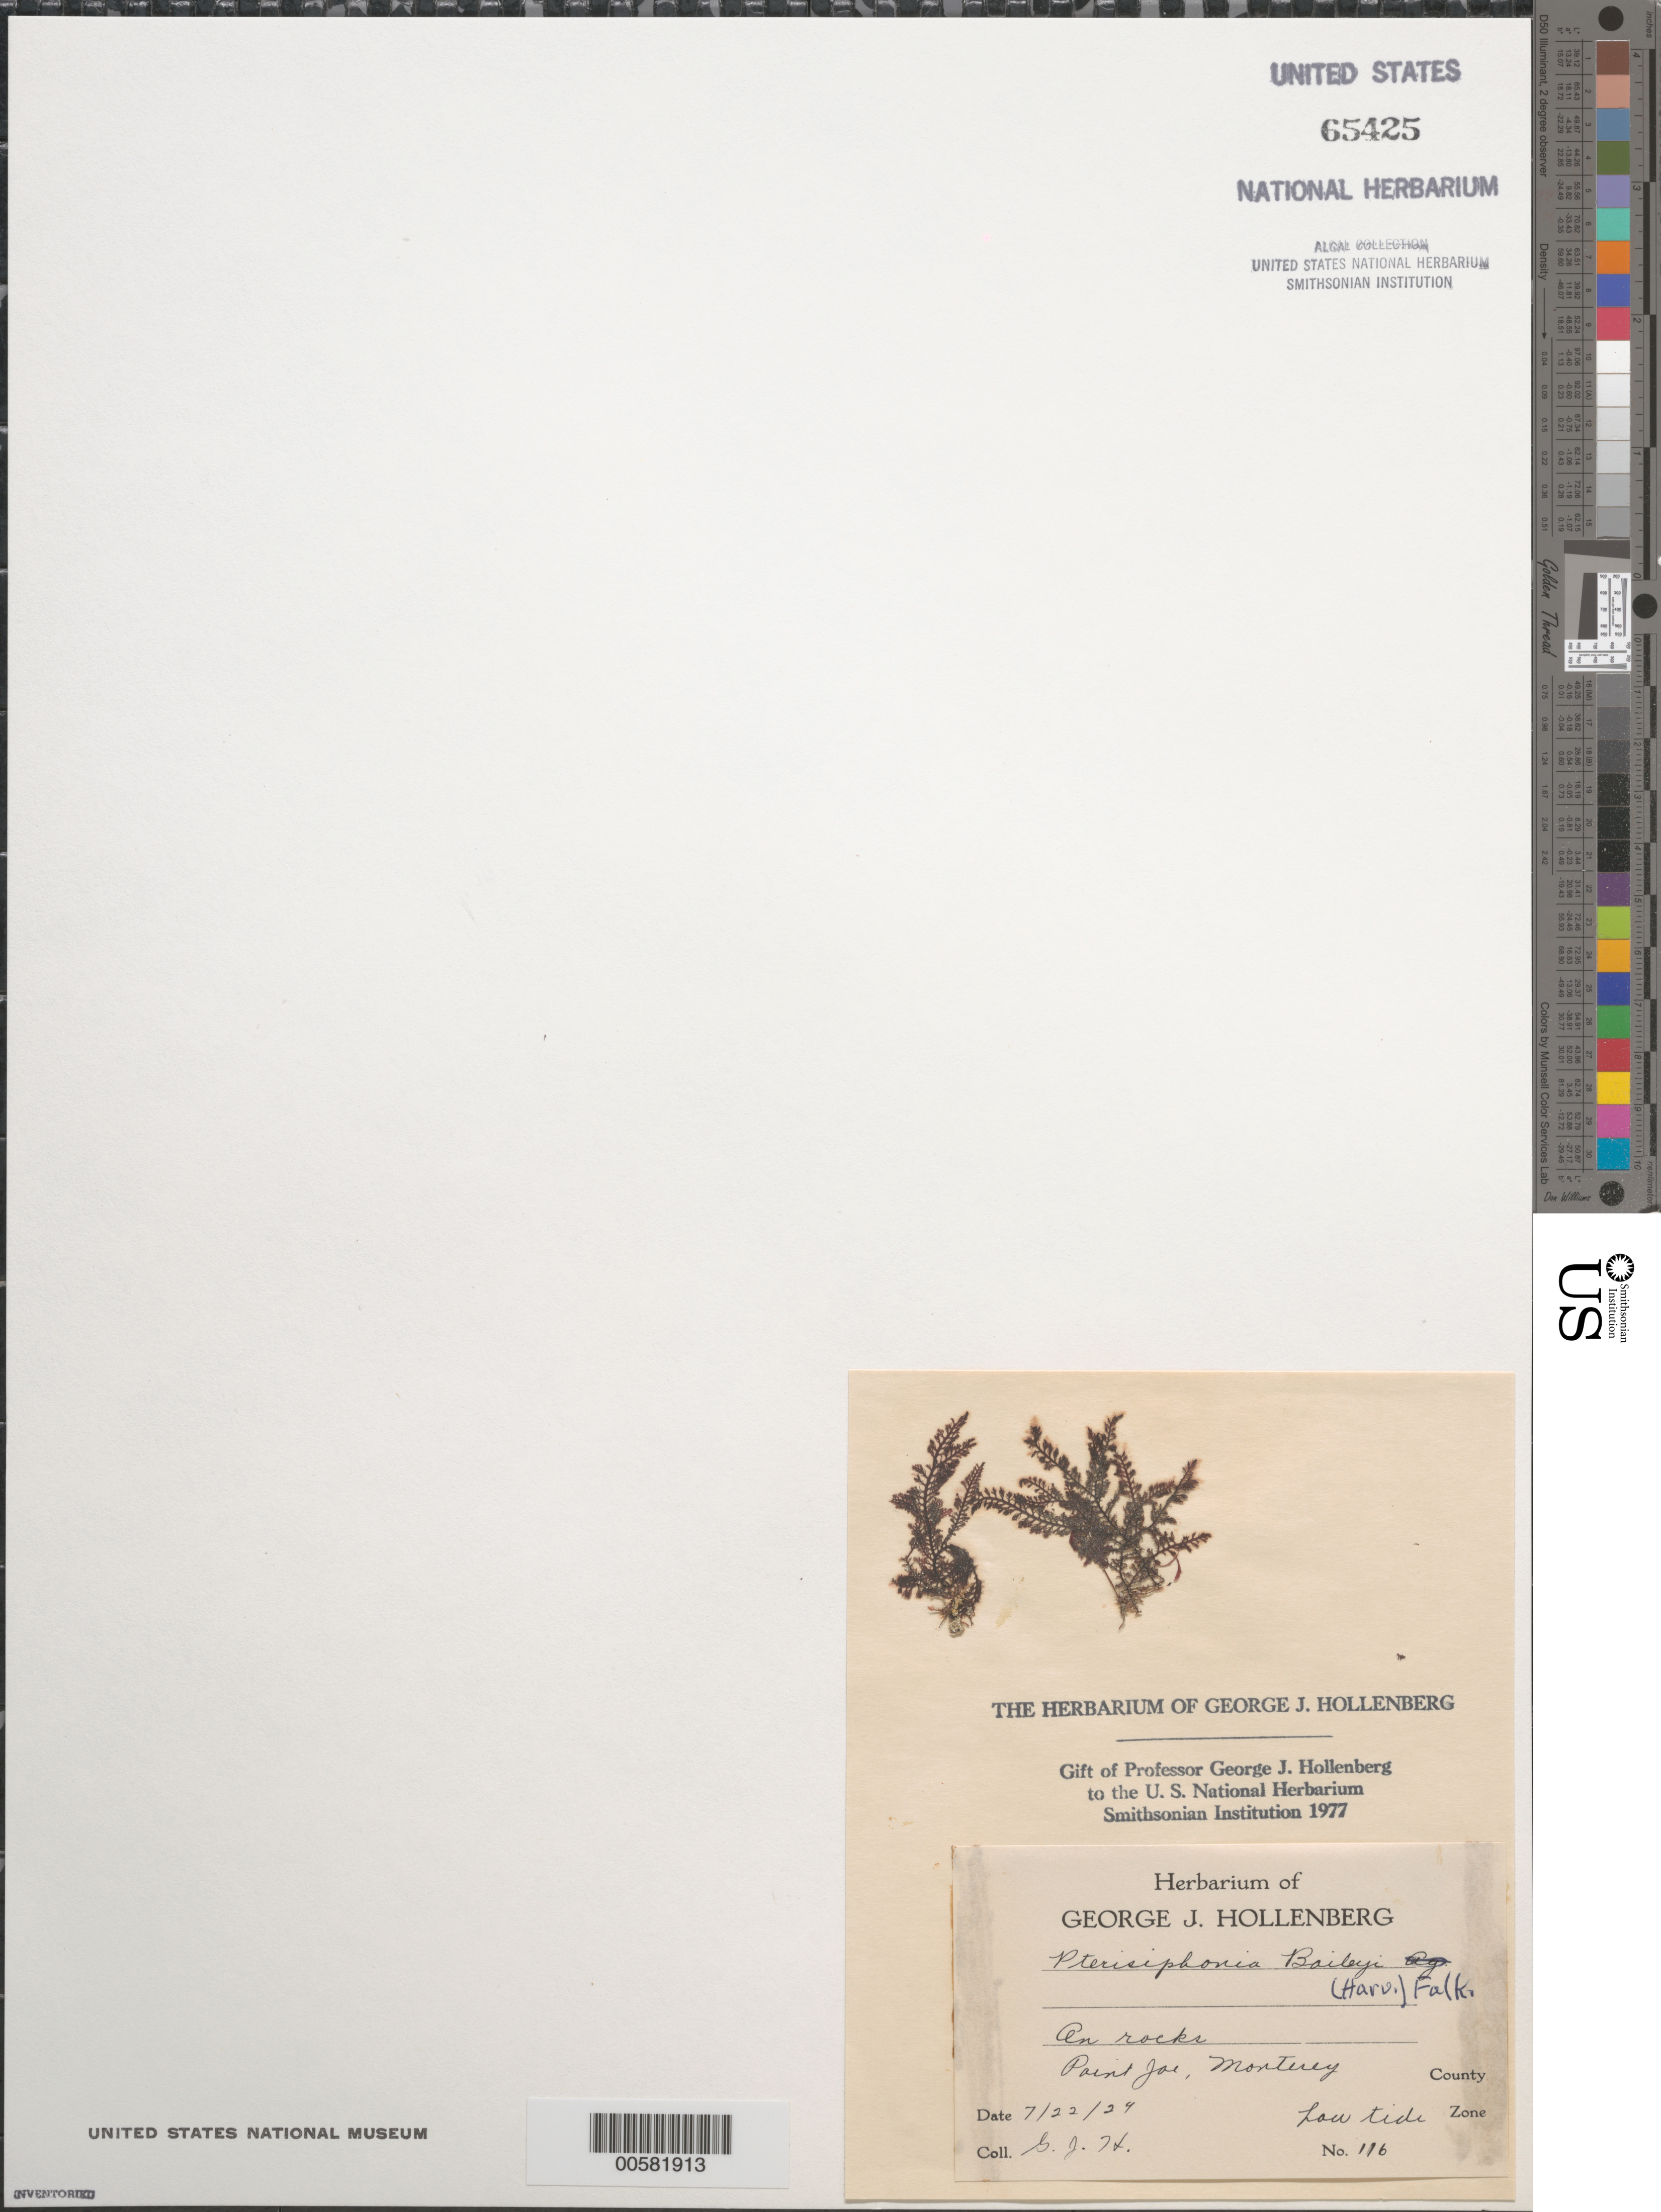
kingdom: Plantae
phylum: Rhodophyta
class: Florideophyceae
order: Ceramiales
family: Rhodomelaceae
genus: Symphyocladiella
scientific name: Symphyocladiella baileyi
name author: (Harvey) D.E.Bustamante et al.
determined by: Algae name updating Project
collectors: G. Hollenberg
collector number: GJH 116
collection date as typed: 22 Jul 1929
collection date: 1929-07-22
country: United States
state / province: California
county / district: Monterey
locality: Point Joe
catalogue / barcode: US 65425